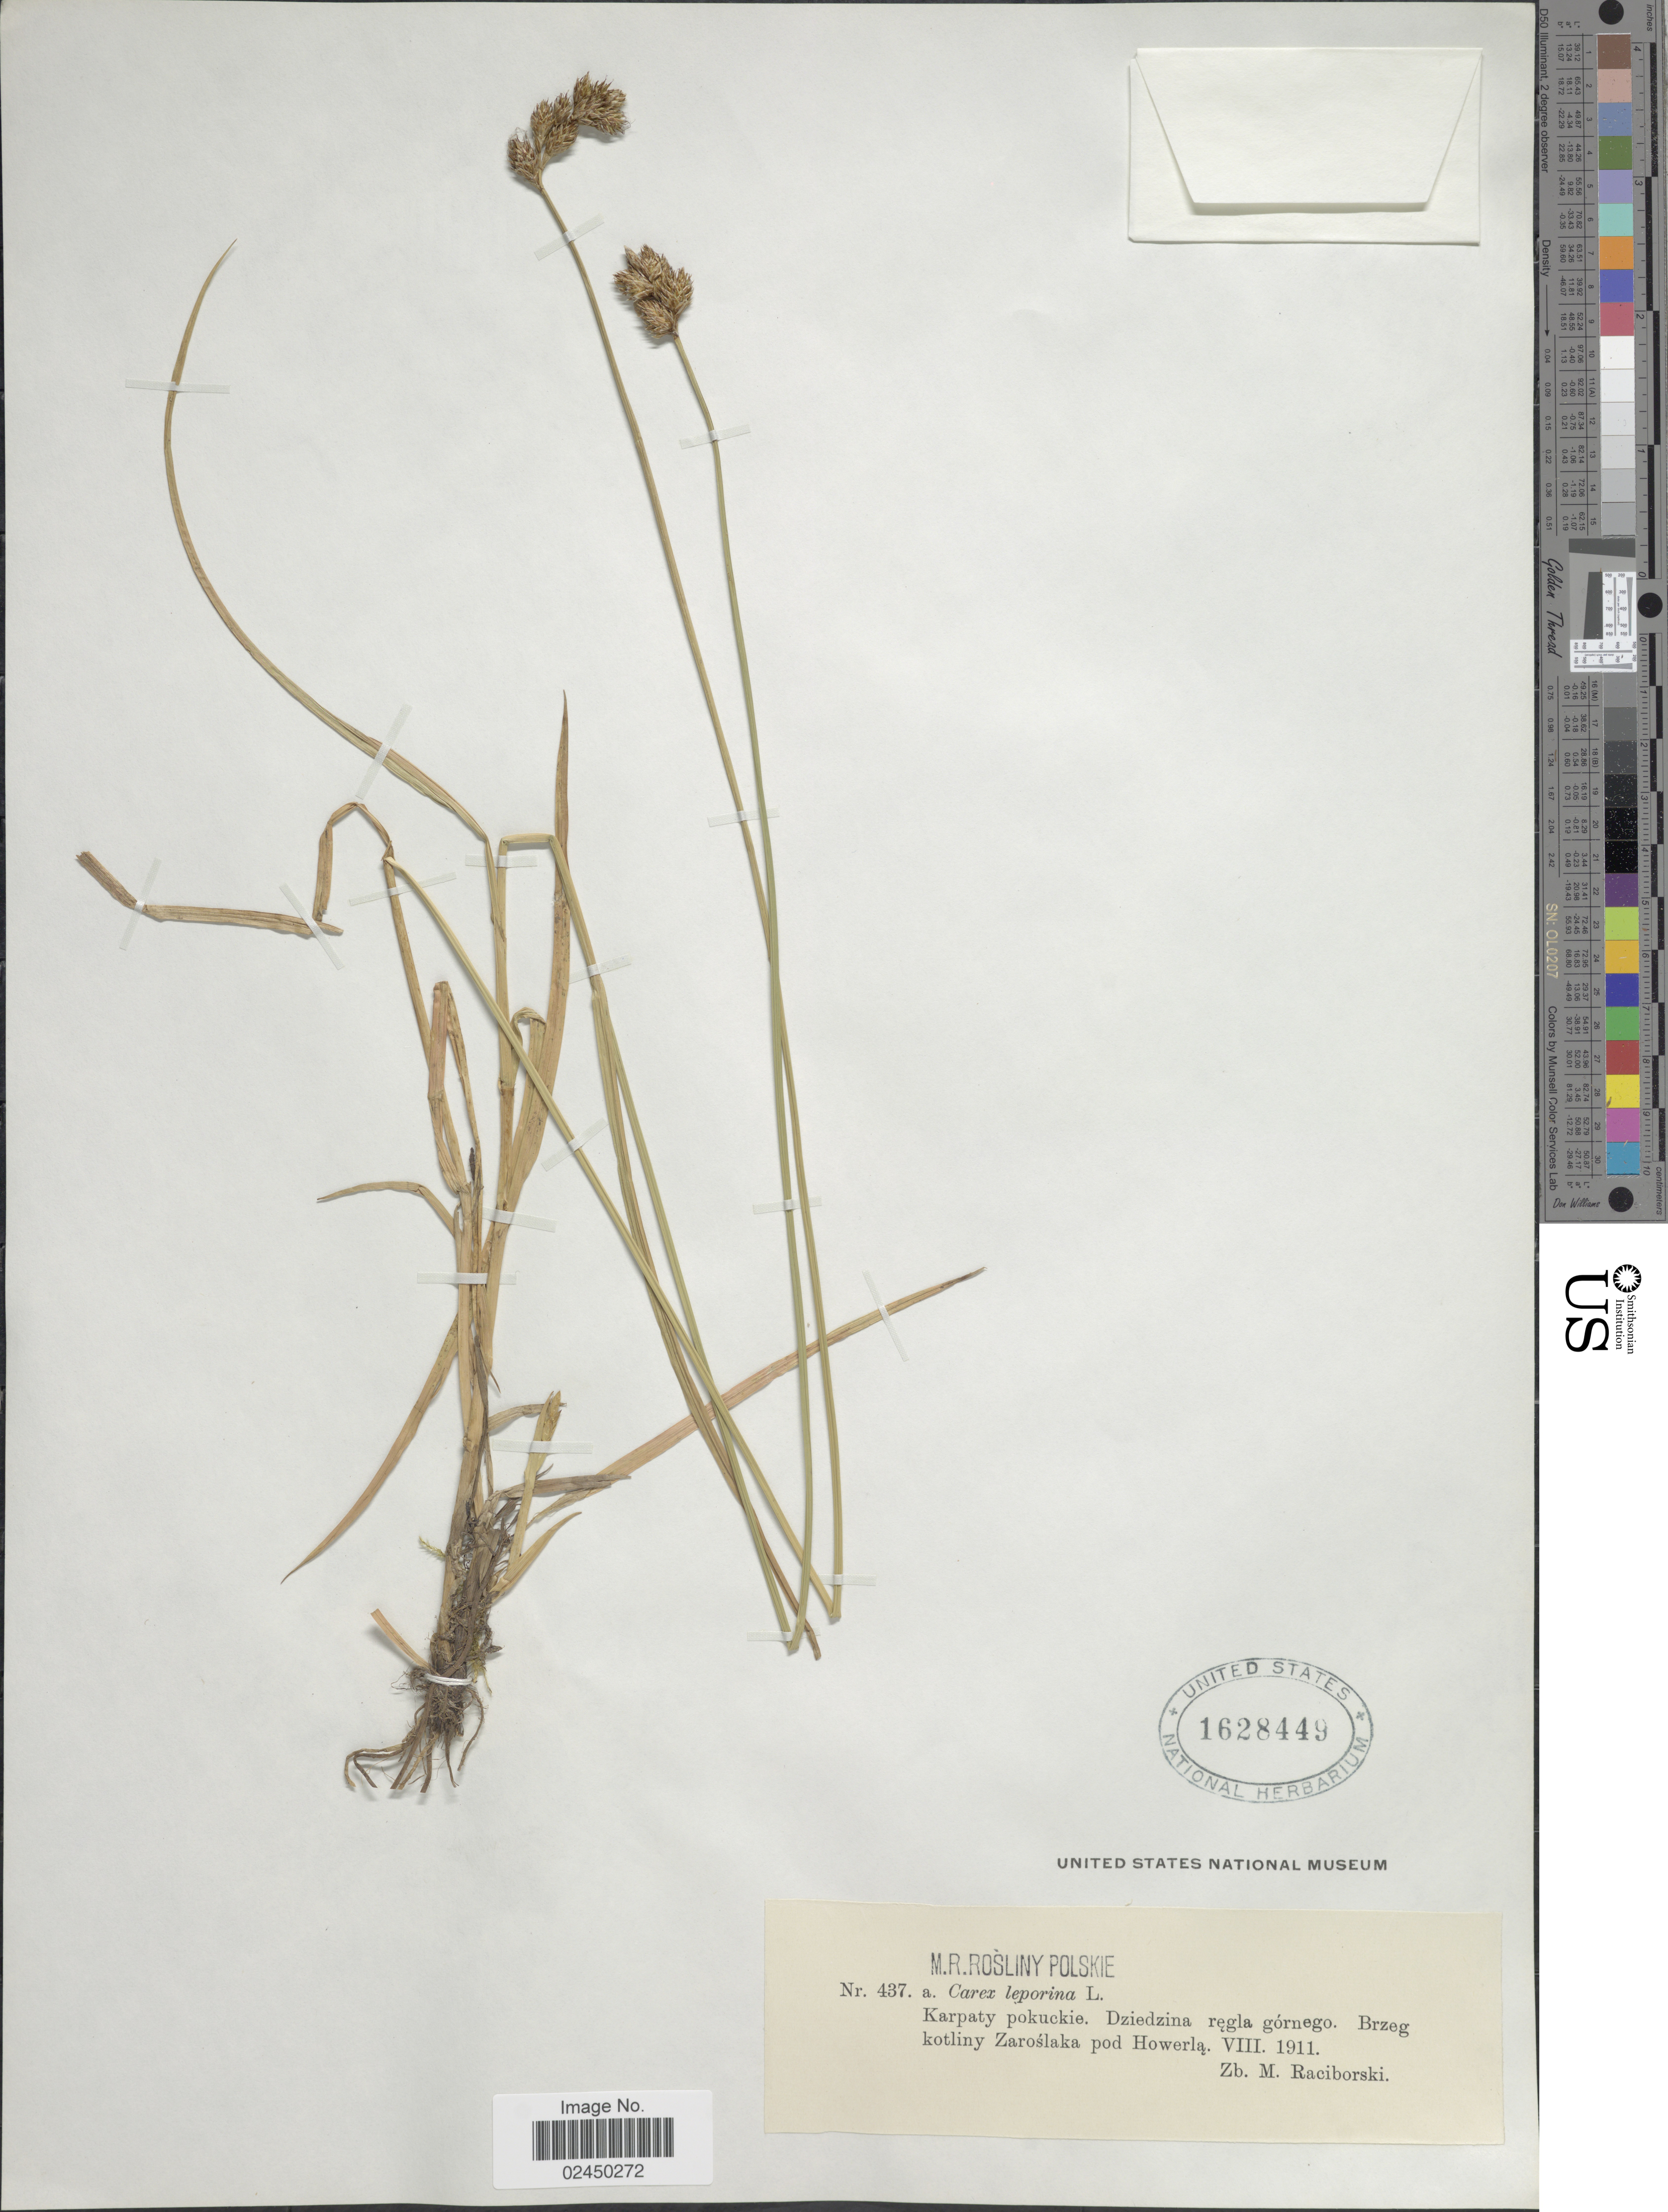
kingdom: Plantae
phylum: Tracheophyta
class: Liliopsida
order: Poales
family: Cyperaceae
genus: Carex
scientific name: Carex leporina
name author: L.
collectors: Z. Raciborski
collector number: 437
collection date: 1911-08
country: Poland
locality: Karty pokuckie, Dziedzina regla gornego, Brzeg kotliny Zaroslaka pod Howerla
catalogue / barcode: US 1628449